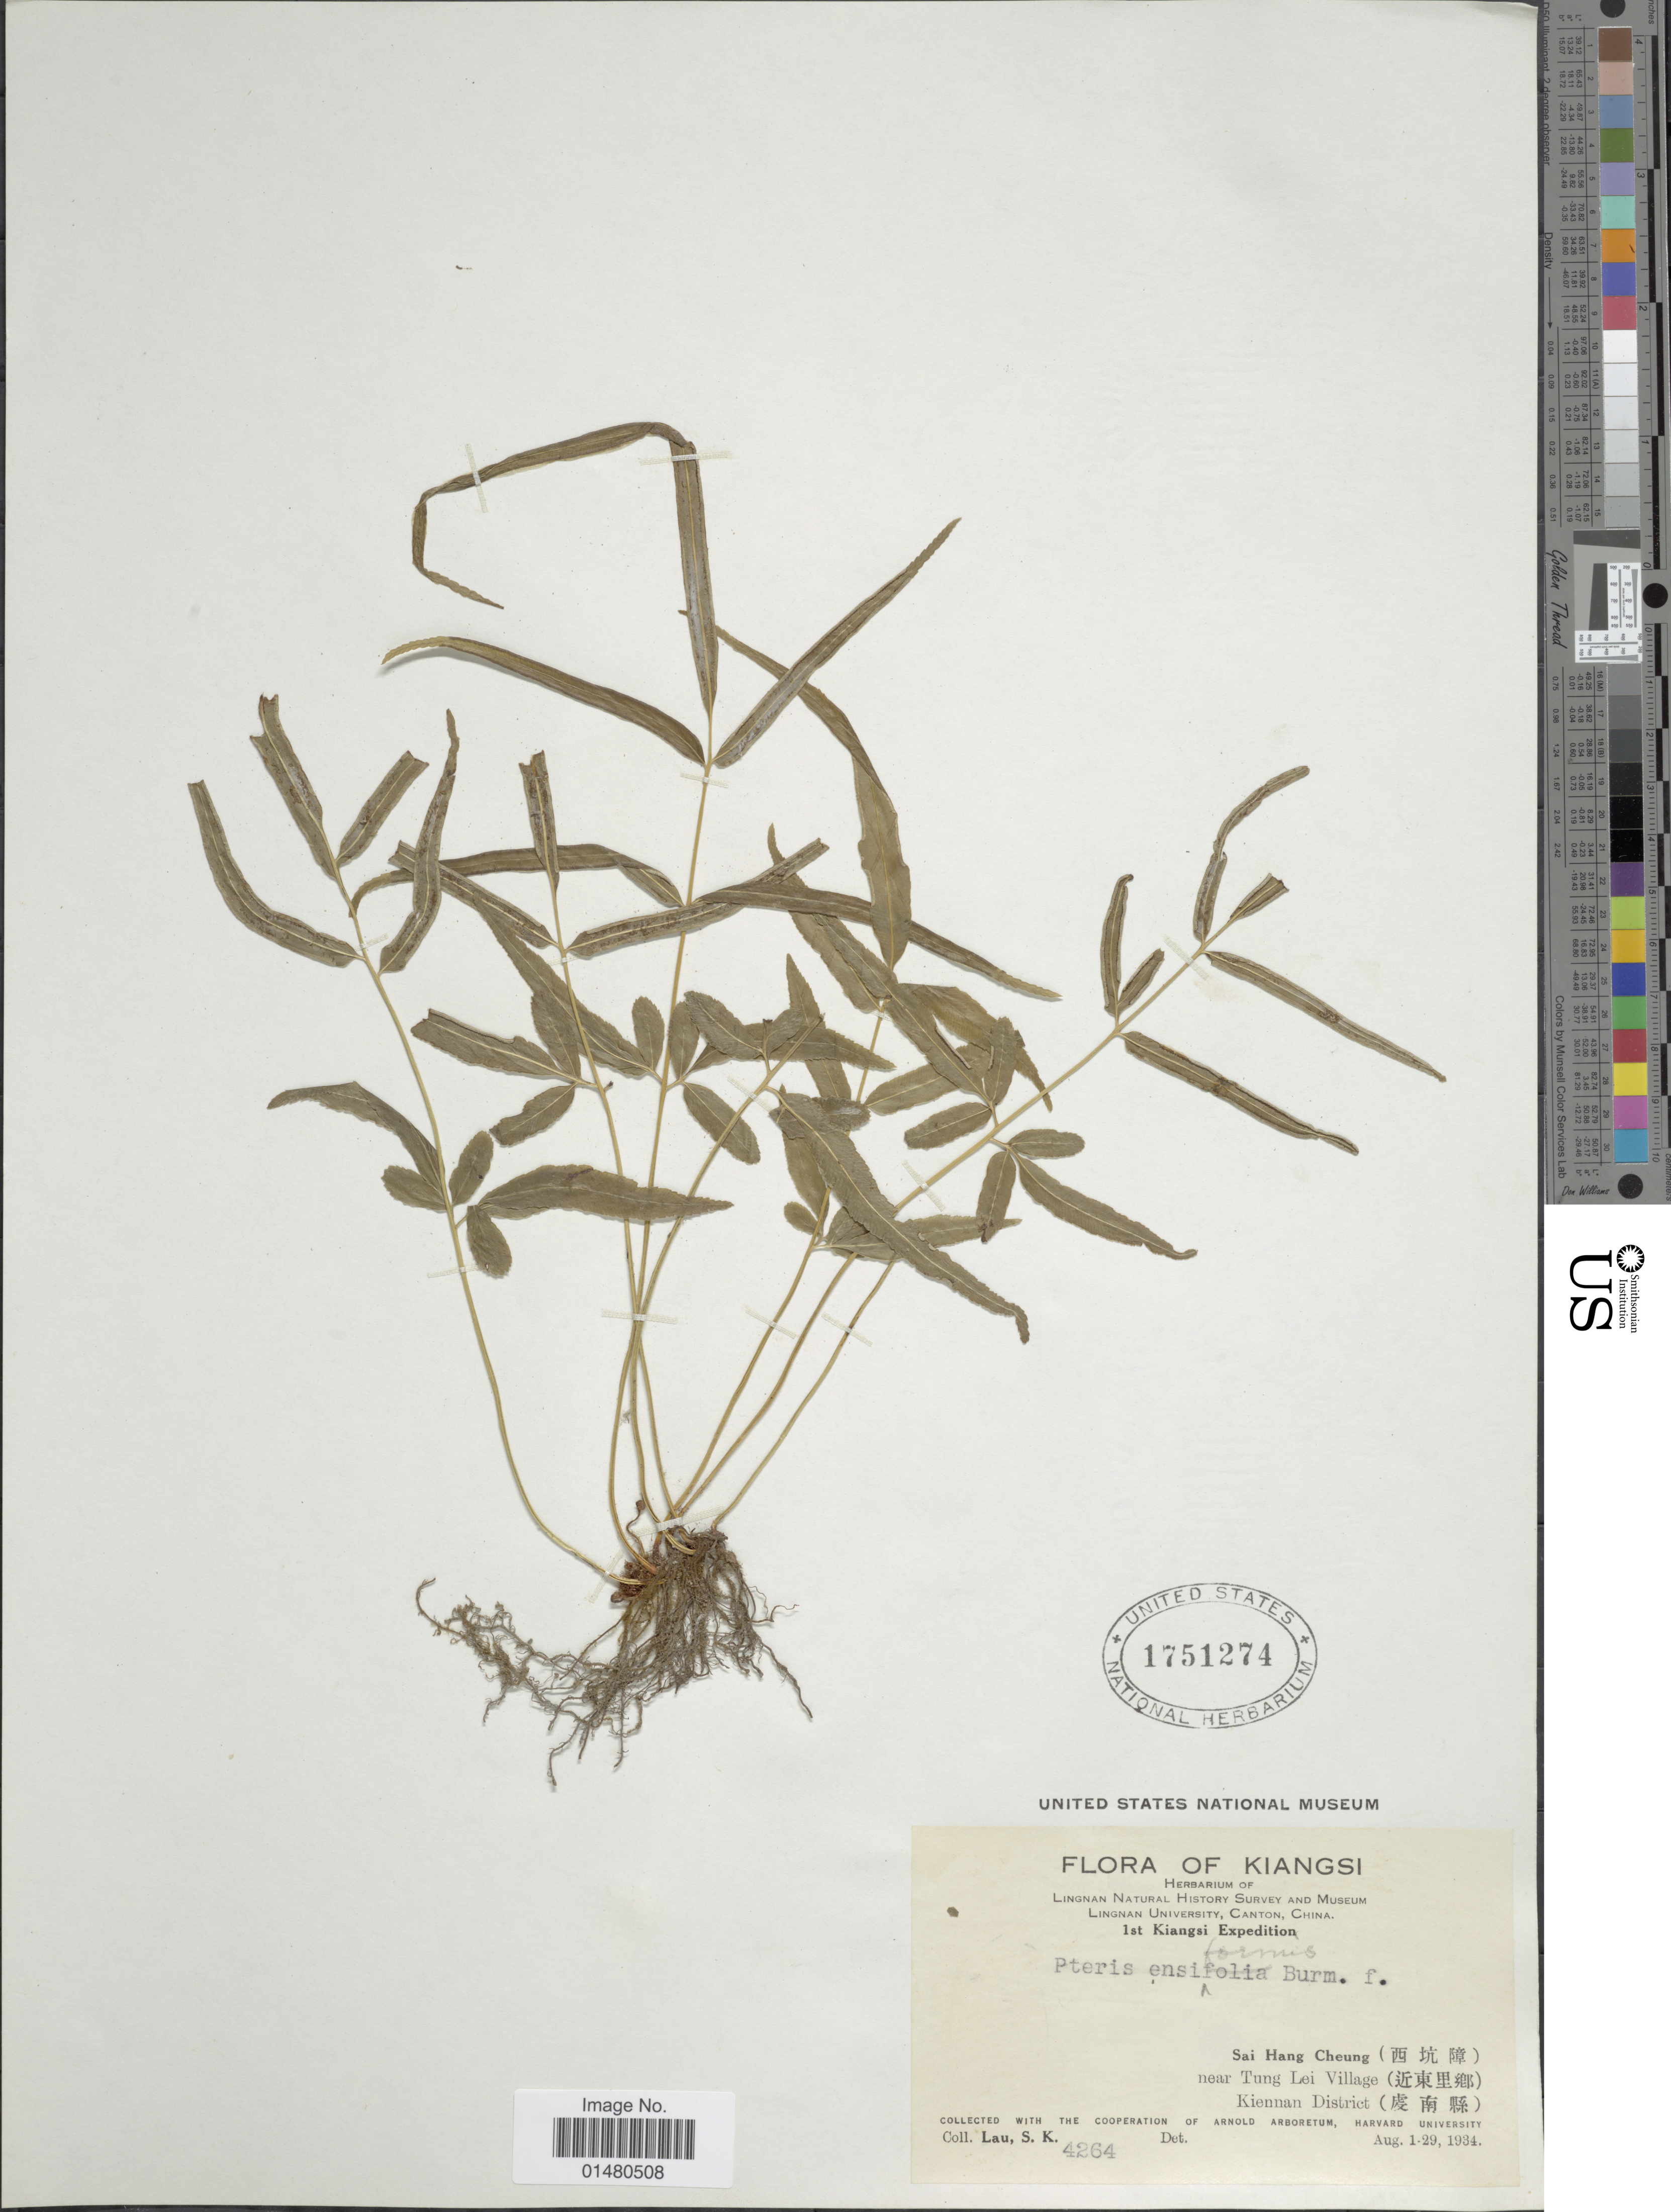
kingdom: Plantae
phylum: Tracheophyta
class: Polypodiopsida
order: Polypodiales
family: Pteridaceae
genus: Pteris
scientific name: Pteris ensiformis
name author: Burm. f.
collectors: S. K. Lau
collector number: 4264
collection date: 1934-08-01/1934-08-29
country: China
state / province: Jiangxi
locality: Kiangsi, Sai Hang Chueng (X), near Tung Lei Village (X) Kiennan District (X)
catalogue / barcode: US 1751274